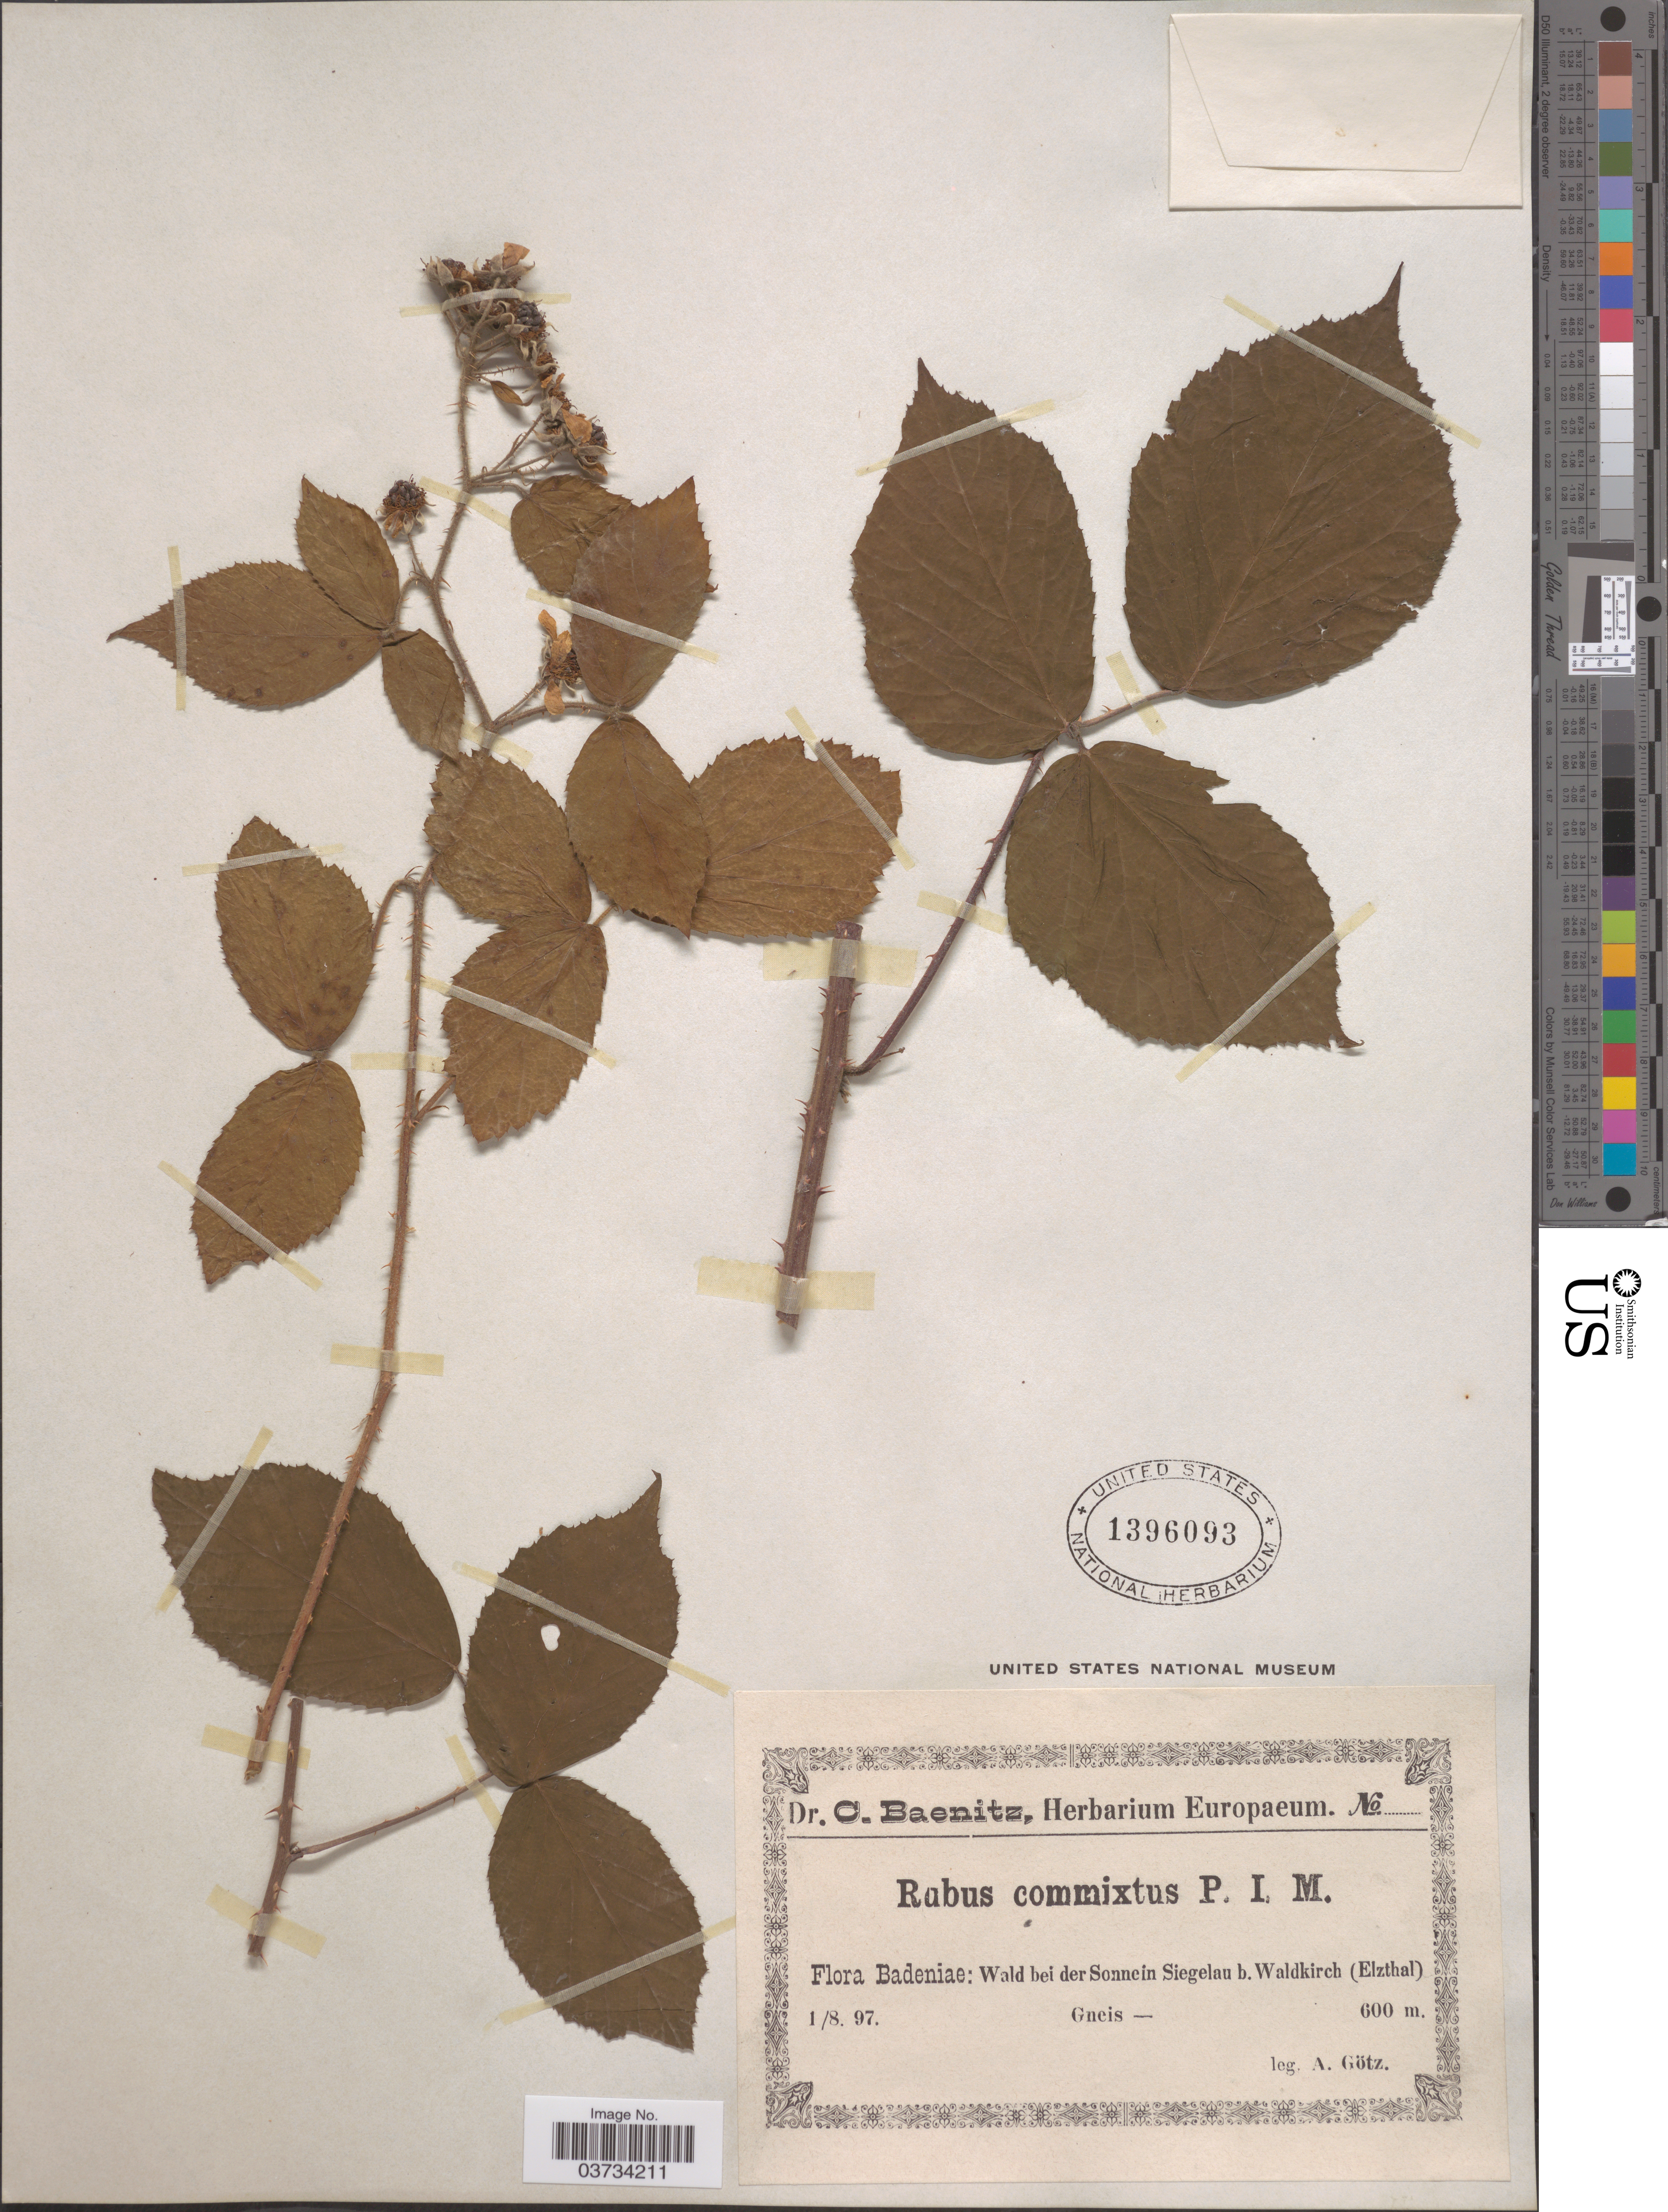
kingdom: Plantae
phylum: Tracheophyta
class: Magnoliopsida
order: Rosales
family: Rosaceae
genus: Rubus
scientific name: Rubus commixtus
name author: Frid. & Gelert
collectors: A. Götz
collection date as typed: Transcribed d/m/y: 1/8/97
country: Germany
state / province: Baden-Württemberg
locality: Badeniae: Wald bei der Sonnein Siegelau b. Waldkirch (Elzthal). Gneis.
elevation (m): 600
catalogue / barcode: US 1396093